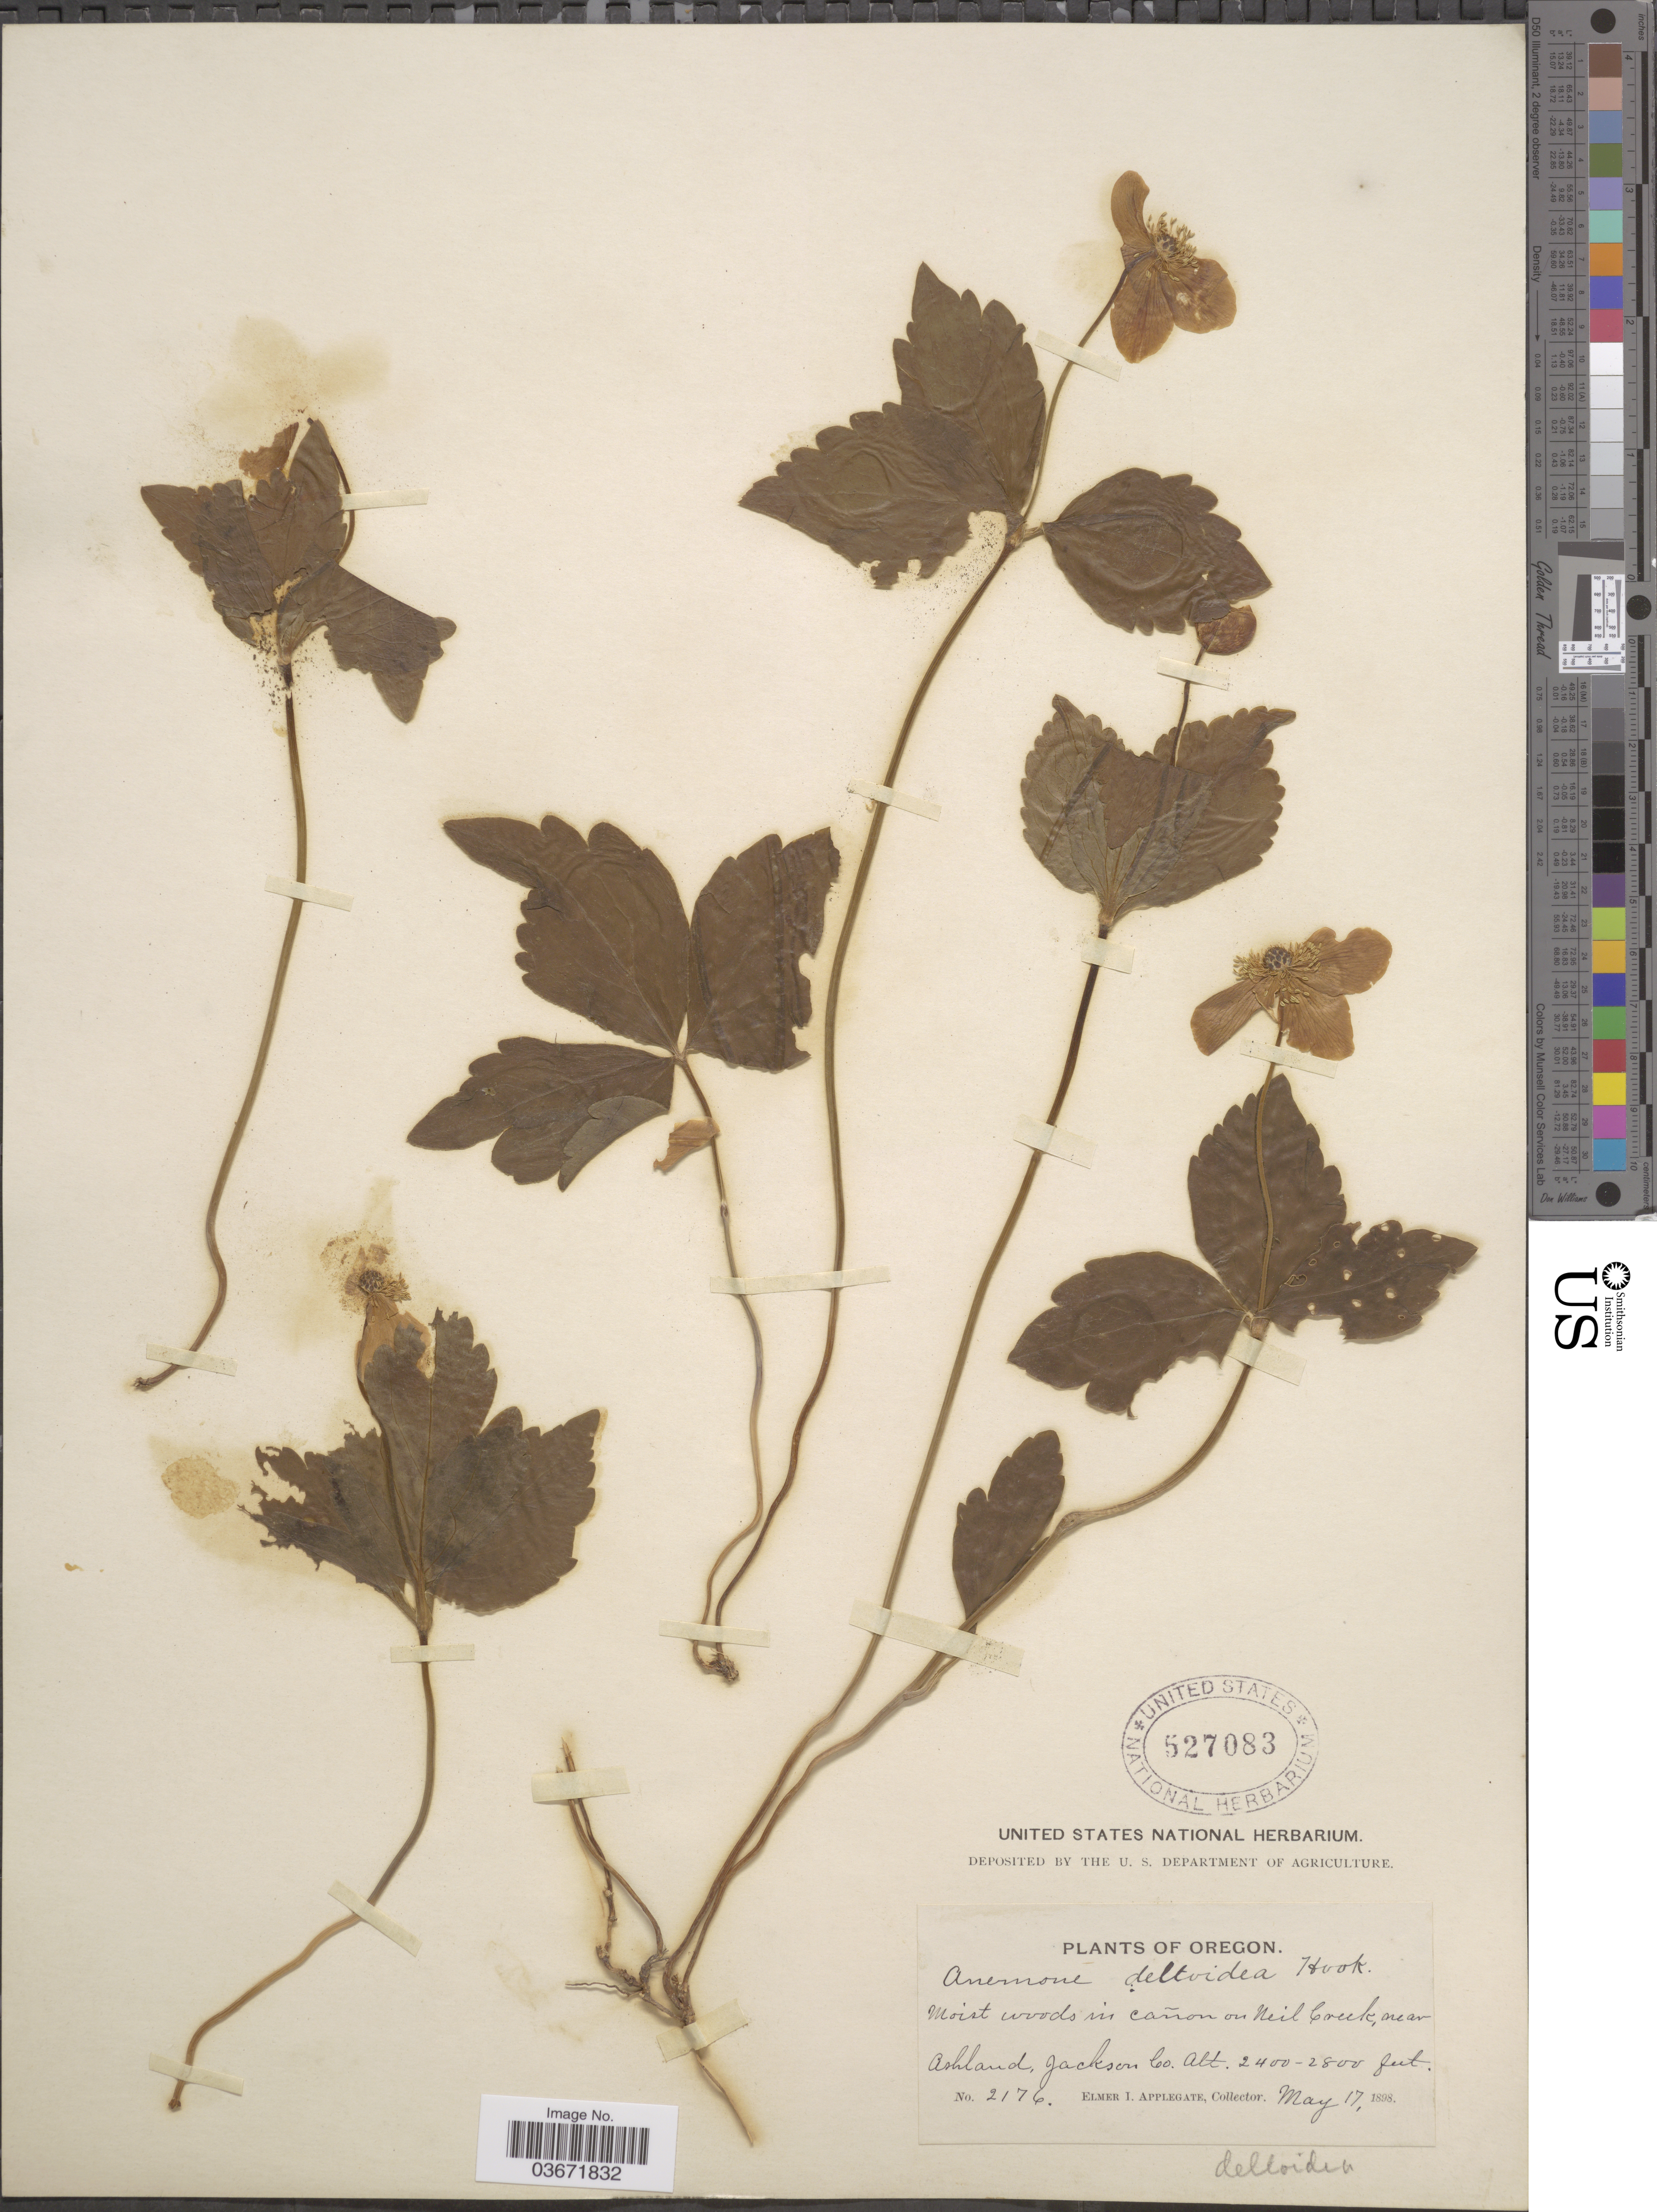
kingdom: Plantae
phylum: Tracheophyta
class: Magnoliopsida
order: Ranunculales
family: Ranunculaceae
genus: Anemone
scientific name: Anemone deltoidea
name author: Douglas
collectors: E. I. Applegate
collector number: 2176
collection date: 1898-05-17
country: United States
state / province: Oregon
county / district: Jackson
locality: In cañon in Neil Creek, near Ashland, Jackson Co.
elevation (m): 732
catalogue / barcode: US 527083